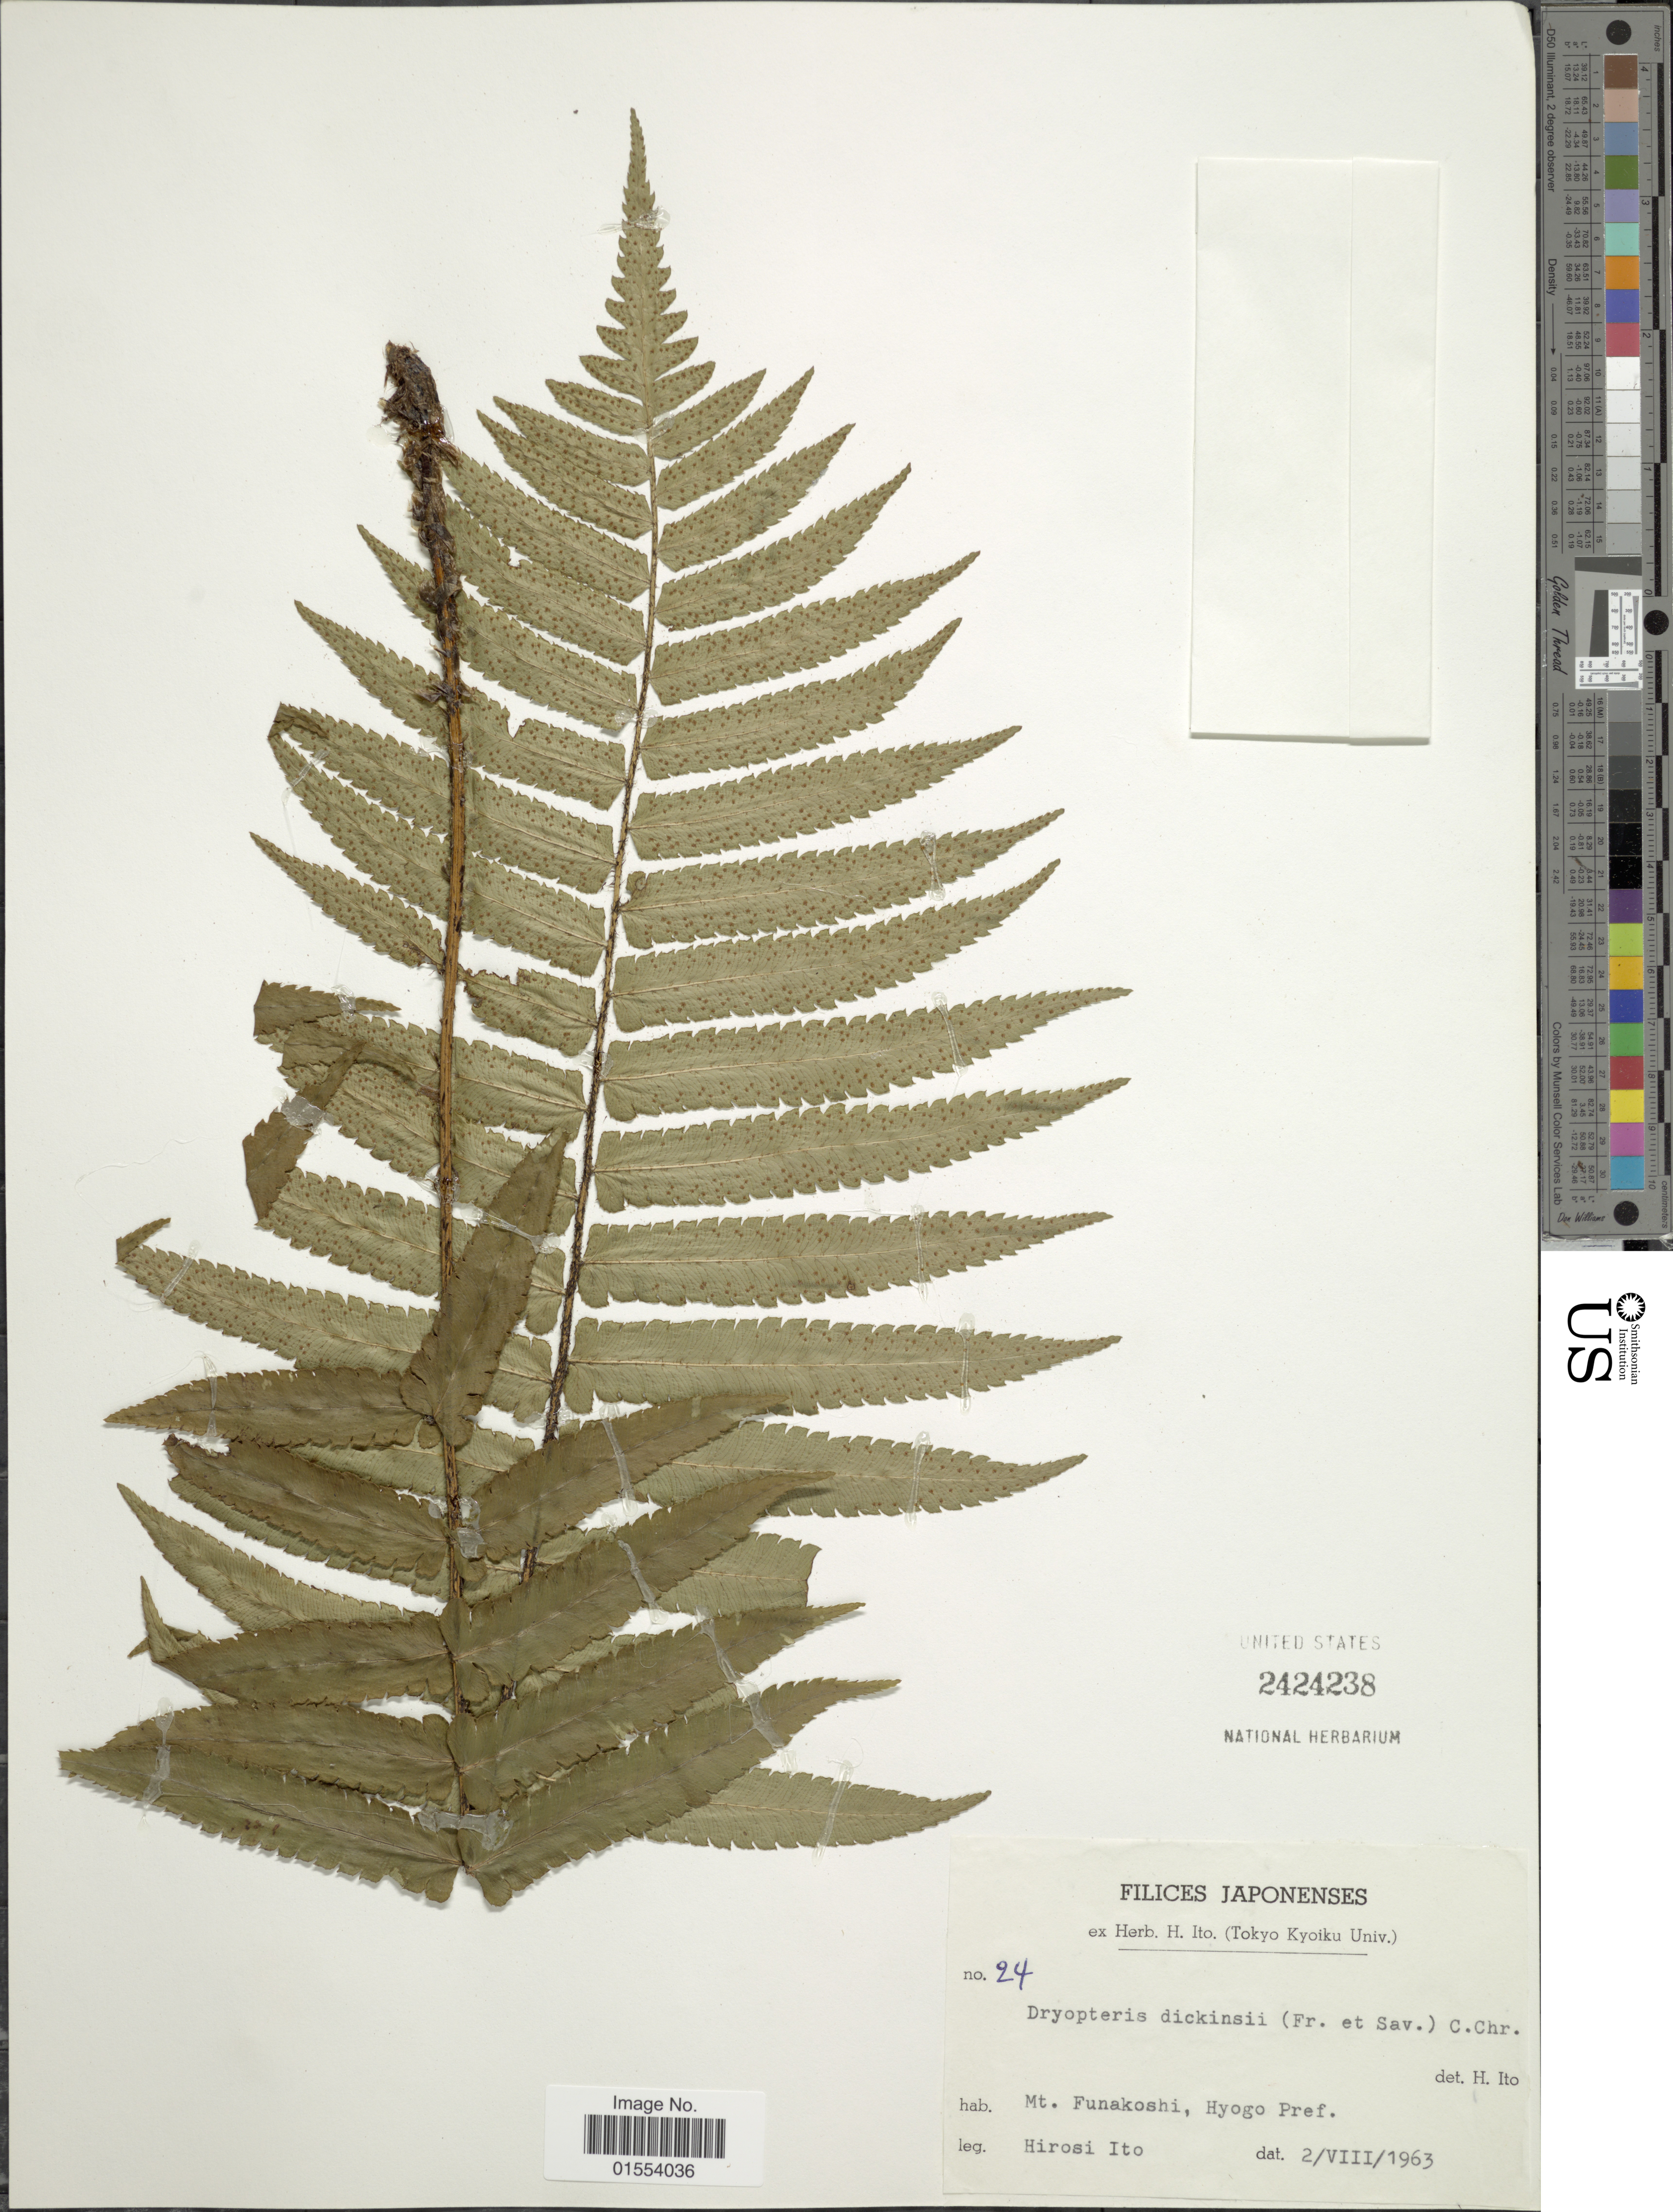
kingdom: Plantae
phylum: Tracheophyta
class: Polypodiopsida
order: Polypodiales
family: Dryopteridaceae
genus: Dryopteris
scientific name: Dryopteris dickinsii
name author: (Franch. & Sav.) Christ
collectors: H. Itô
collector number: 24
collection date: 1963-08-02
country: Japan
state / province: Hyogo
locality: Japonenses, Mt. Funakoshi, Hyogo Pref.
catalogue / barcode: US 2424238